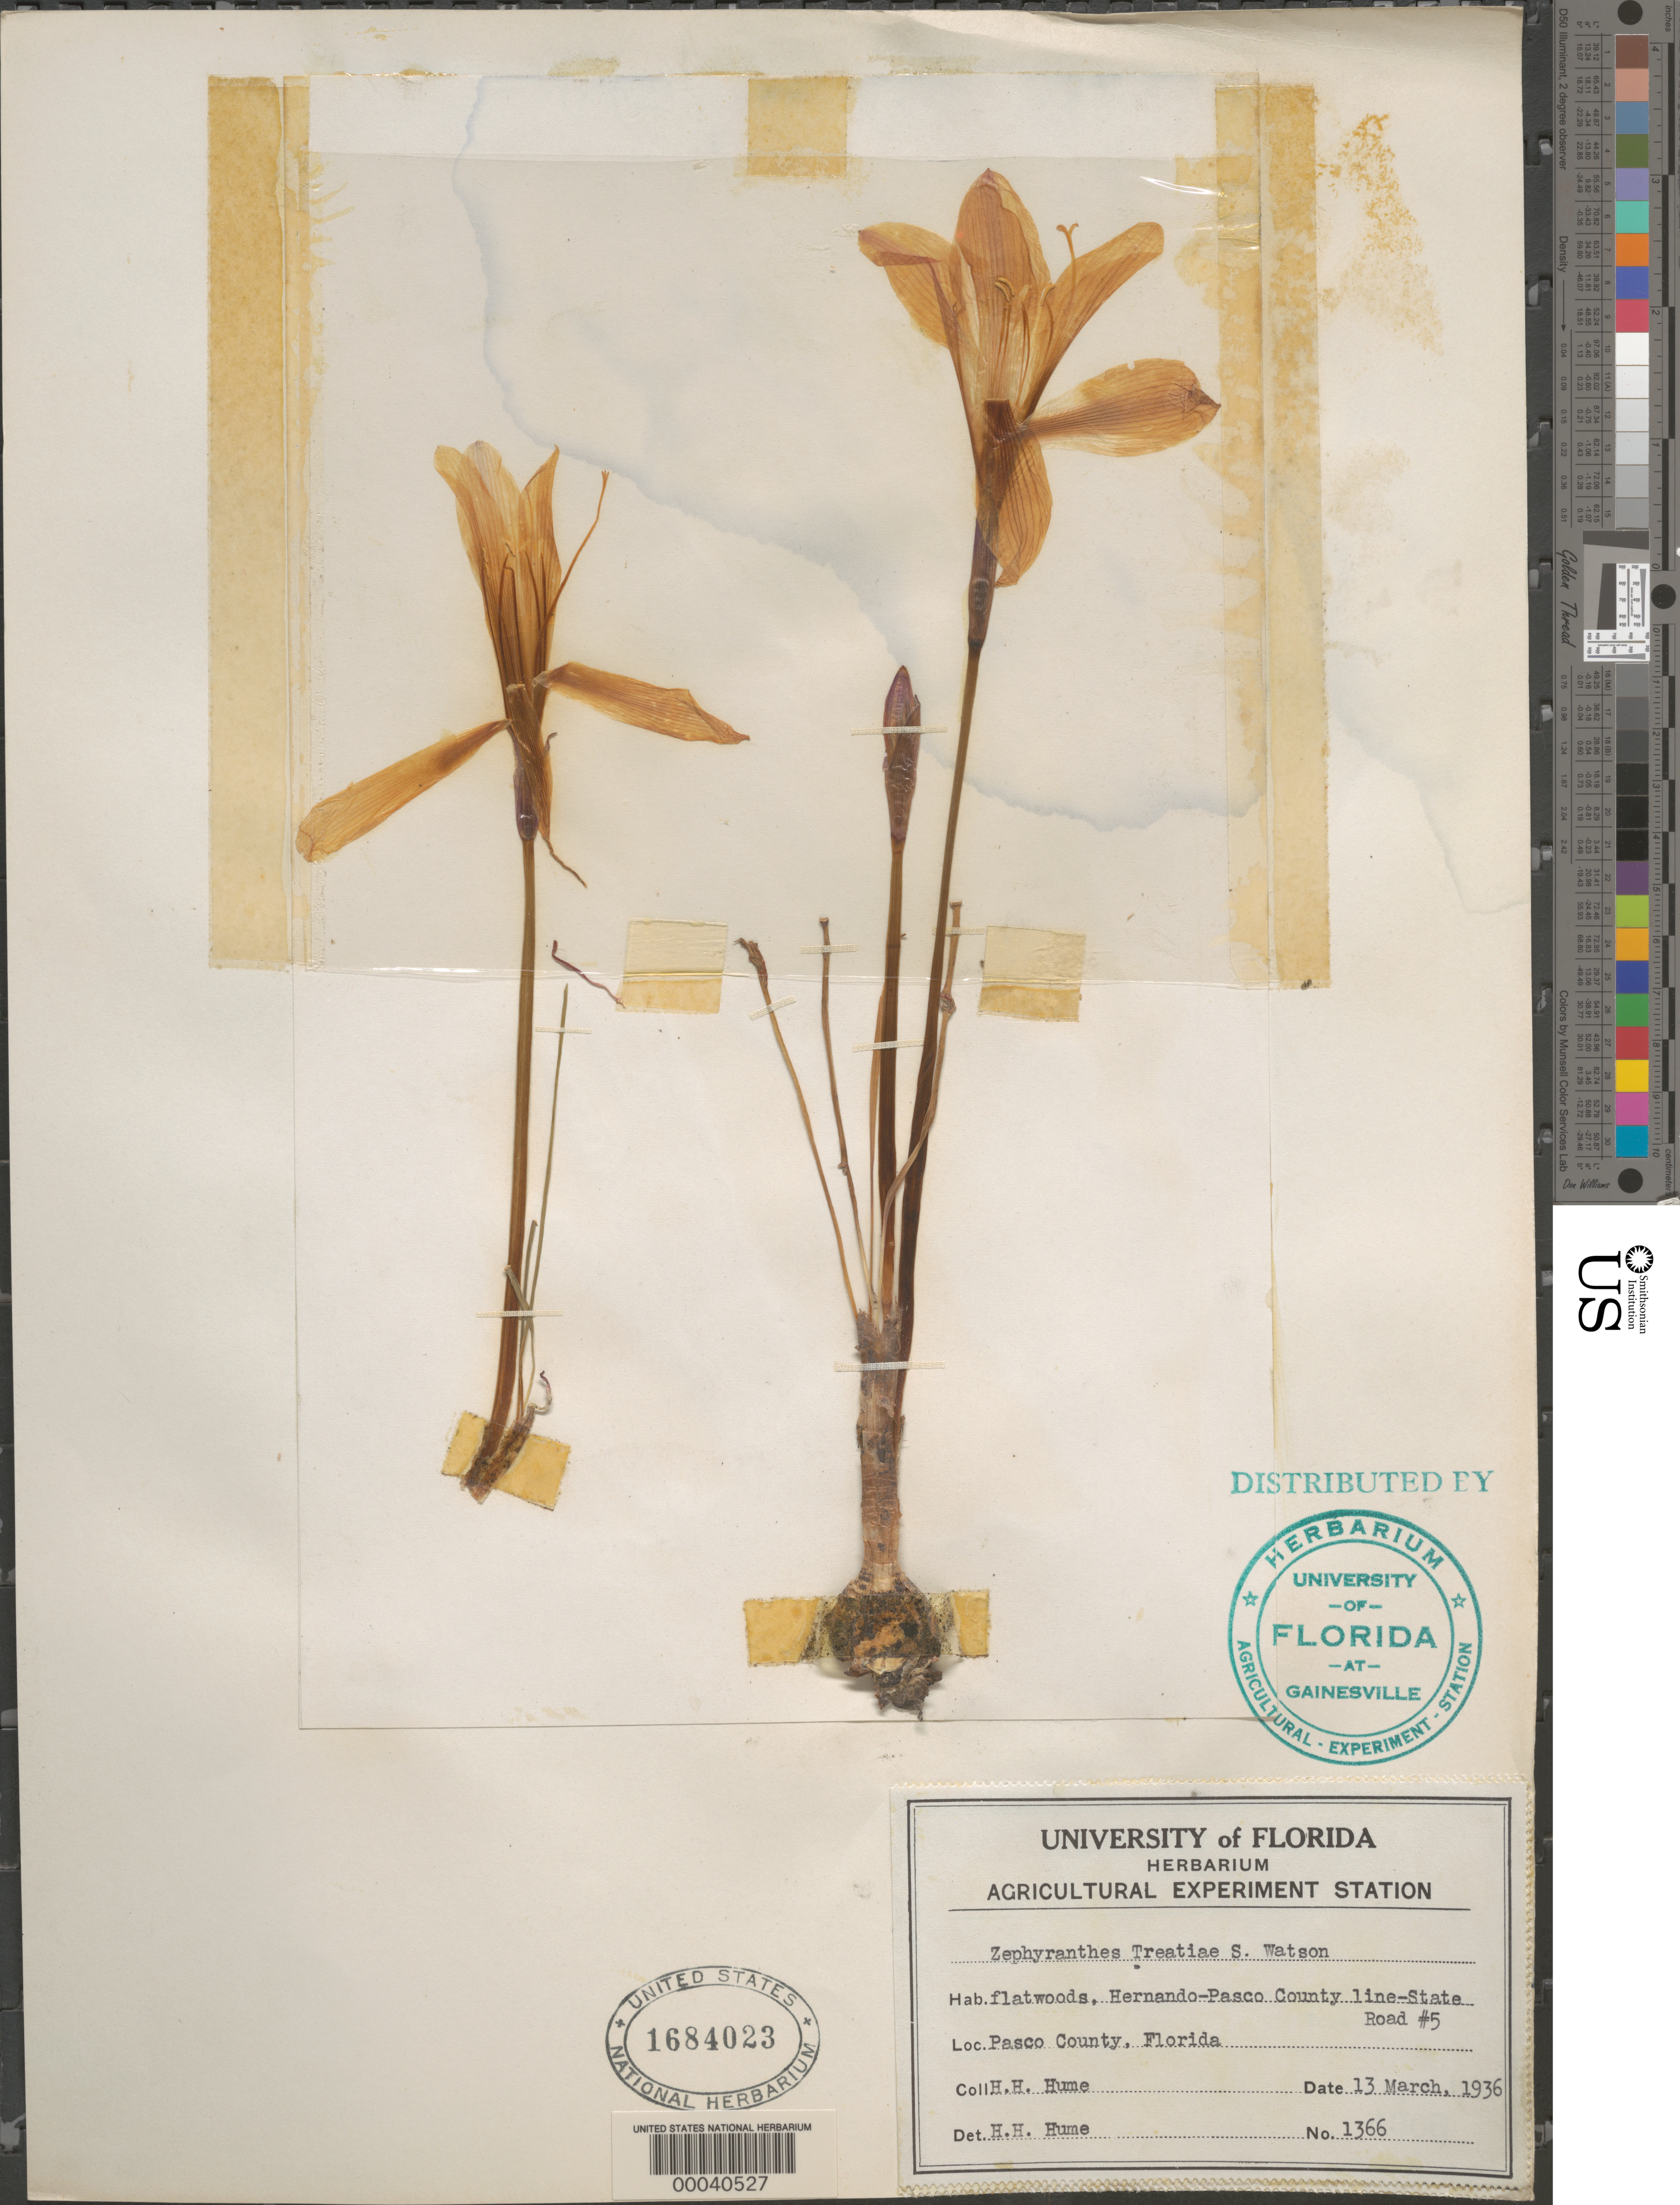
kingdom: Plantae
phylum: Tracheophyta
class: Liliopsida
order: Asparagales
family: Amaryllidaceae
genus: Zephyranthes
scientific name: Zephyranthes treatiae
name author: S. Watson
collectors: H. Hume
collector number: Univ Of Fl Herb 1366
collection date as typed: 13 Mar 1936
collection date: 1936-03-13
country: United States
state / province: Florida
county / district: Pasco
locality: Hernando-pasco boundary, state rd. 5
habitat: Flatwoods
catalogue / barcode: US 1684023